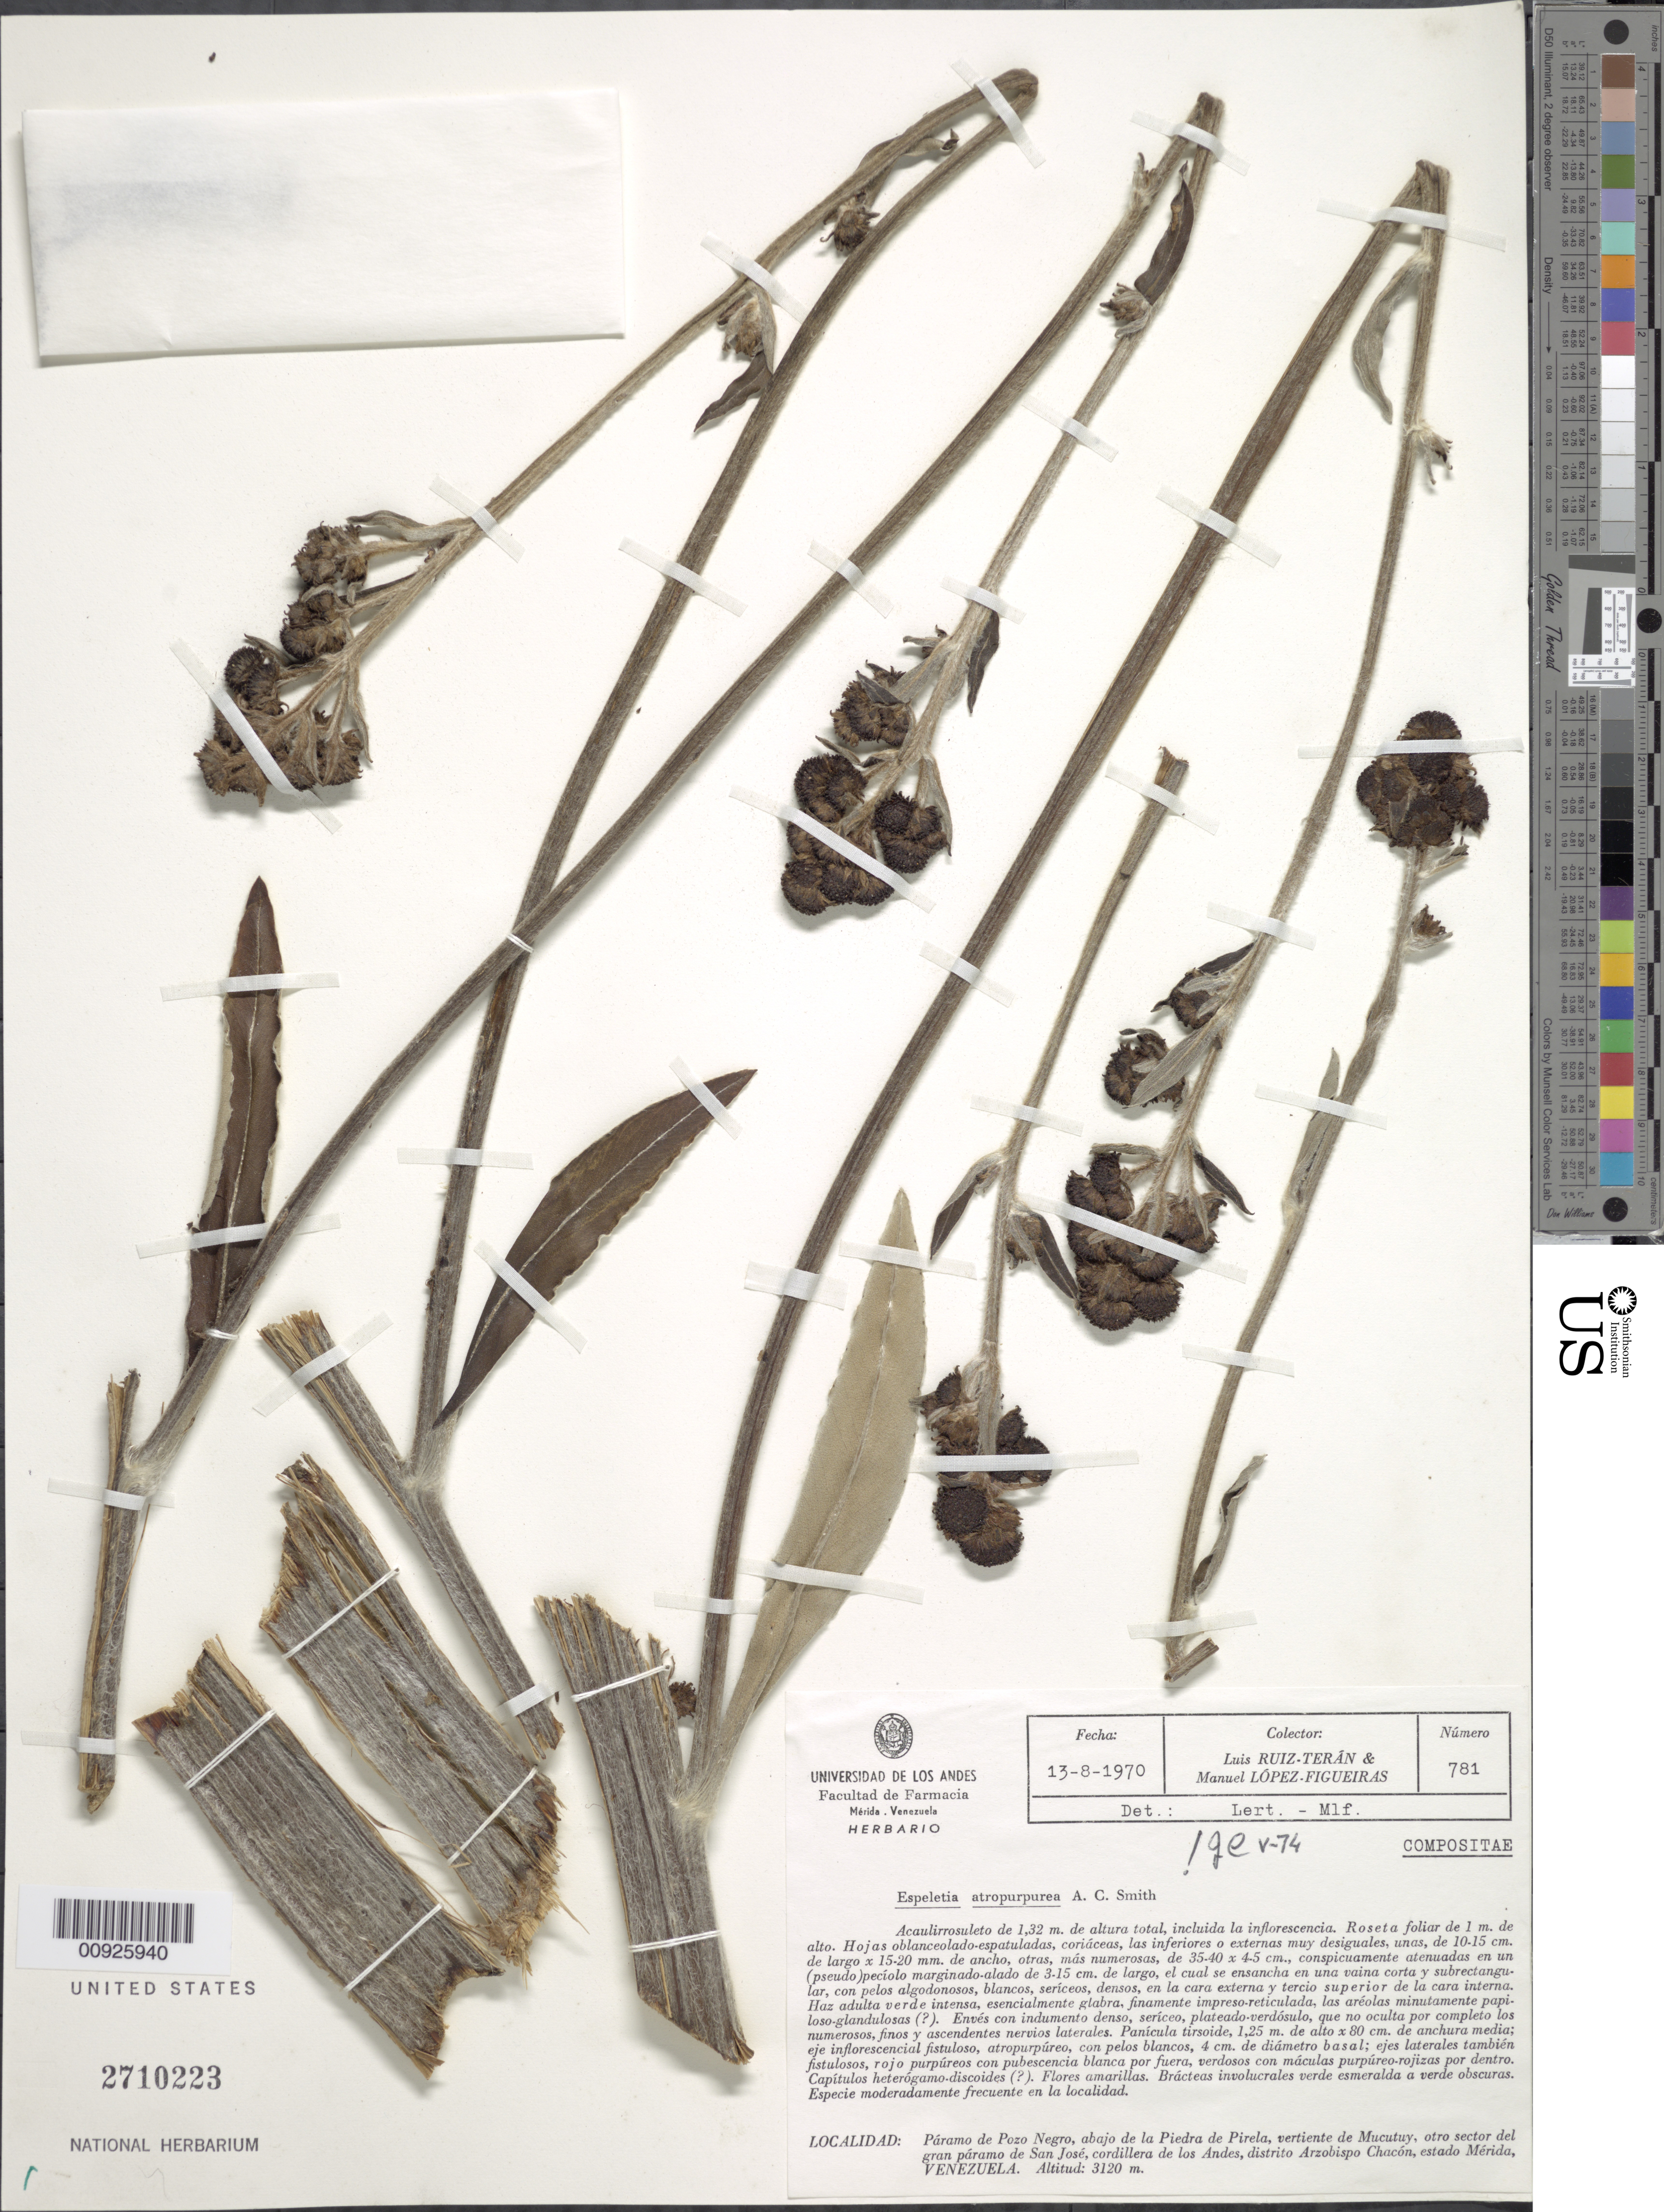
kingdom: Plantae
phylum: Tracheophyta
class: Magnoliopsida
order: Asterales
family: Asteraceae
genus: Ruilopezia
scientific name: Ruilopezia atropurpurea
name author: (A.C. Sm.) Cuatrec.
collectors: L. E. Ruíz-Terán & M. López Figueiras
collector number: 787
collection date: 1970-08-13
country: Venezuela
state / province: Mérida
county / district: Arzobispo Chacón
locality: Páramo de Pozo Negro, debajo de la Piedra la Pirela, vertiente de Mucutuy, otro sector del Páramo de San José, Cordillera de los Andes.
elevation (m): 3120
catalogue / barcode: US 2710223